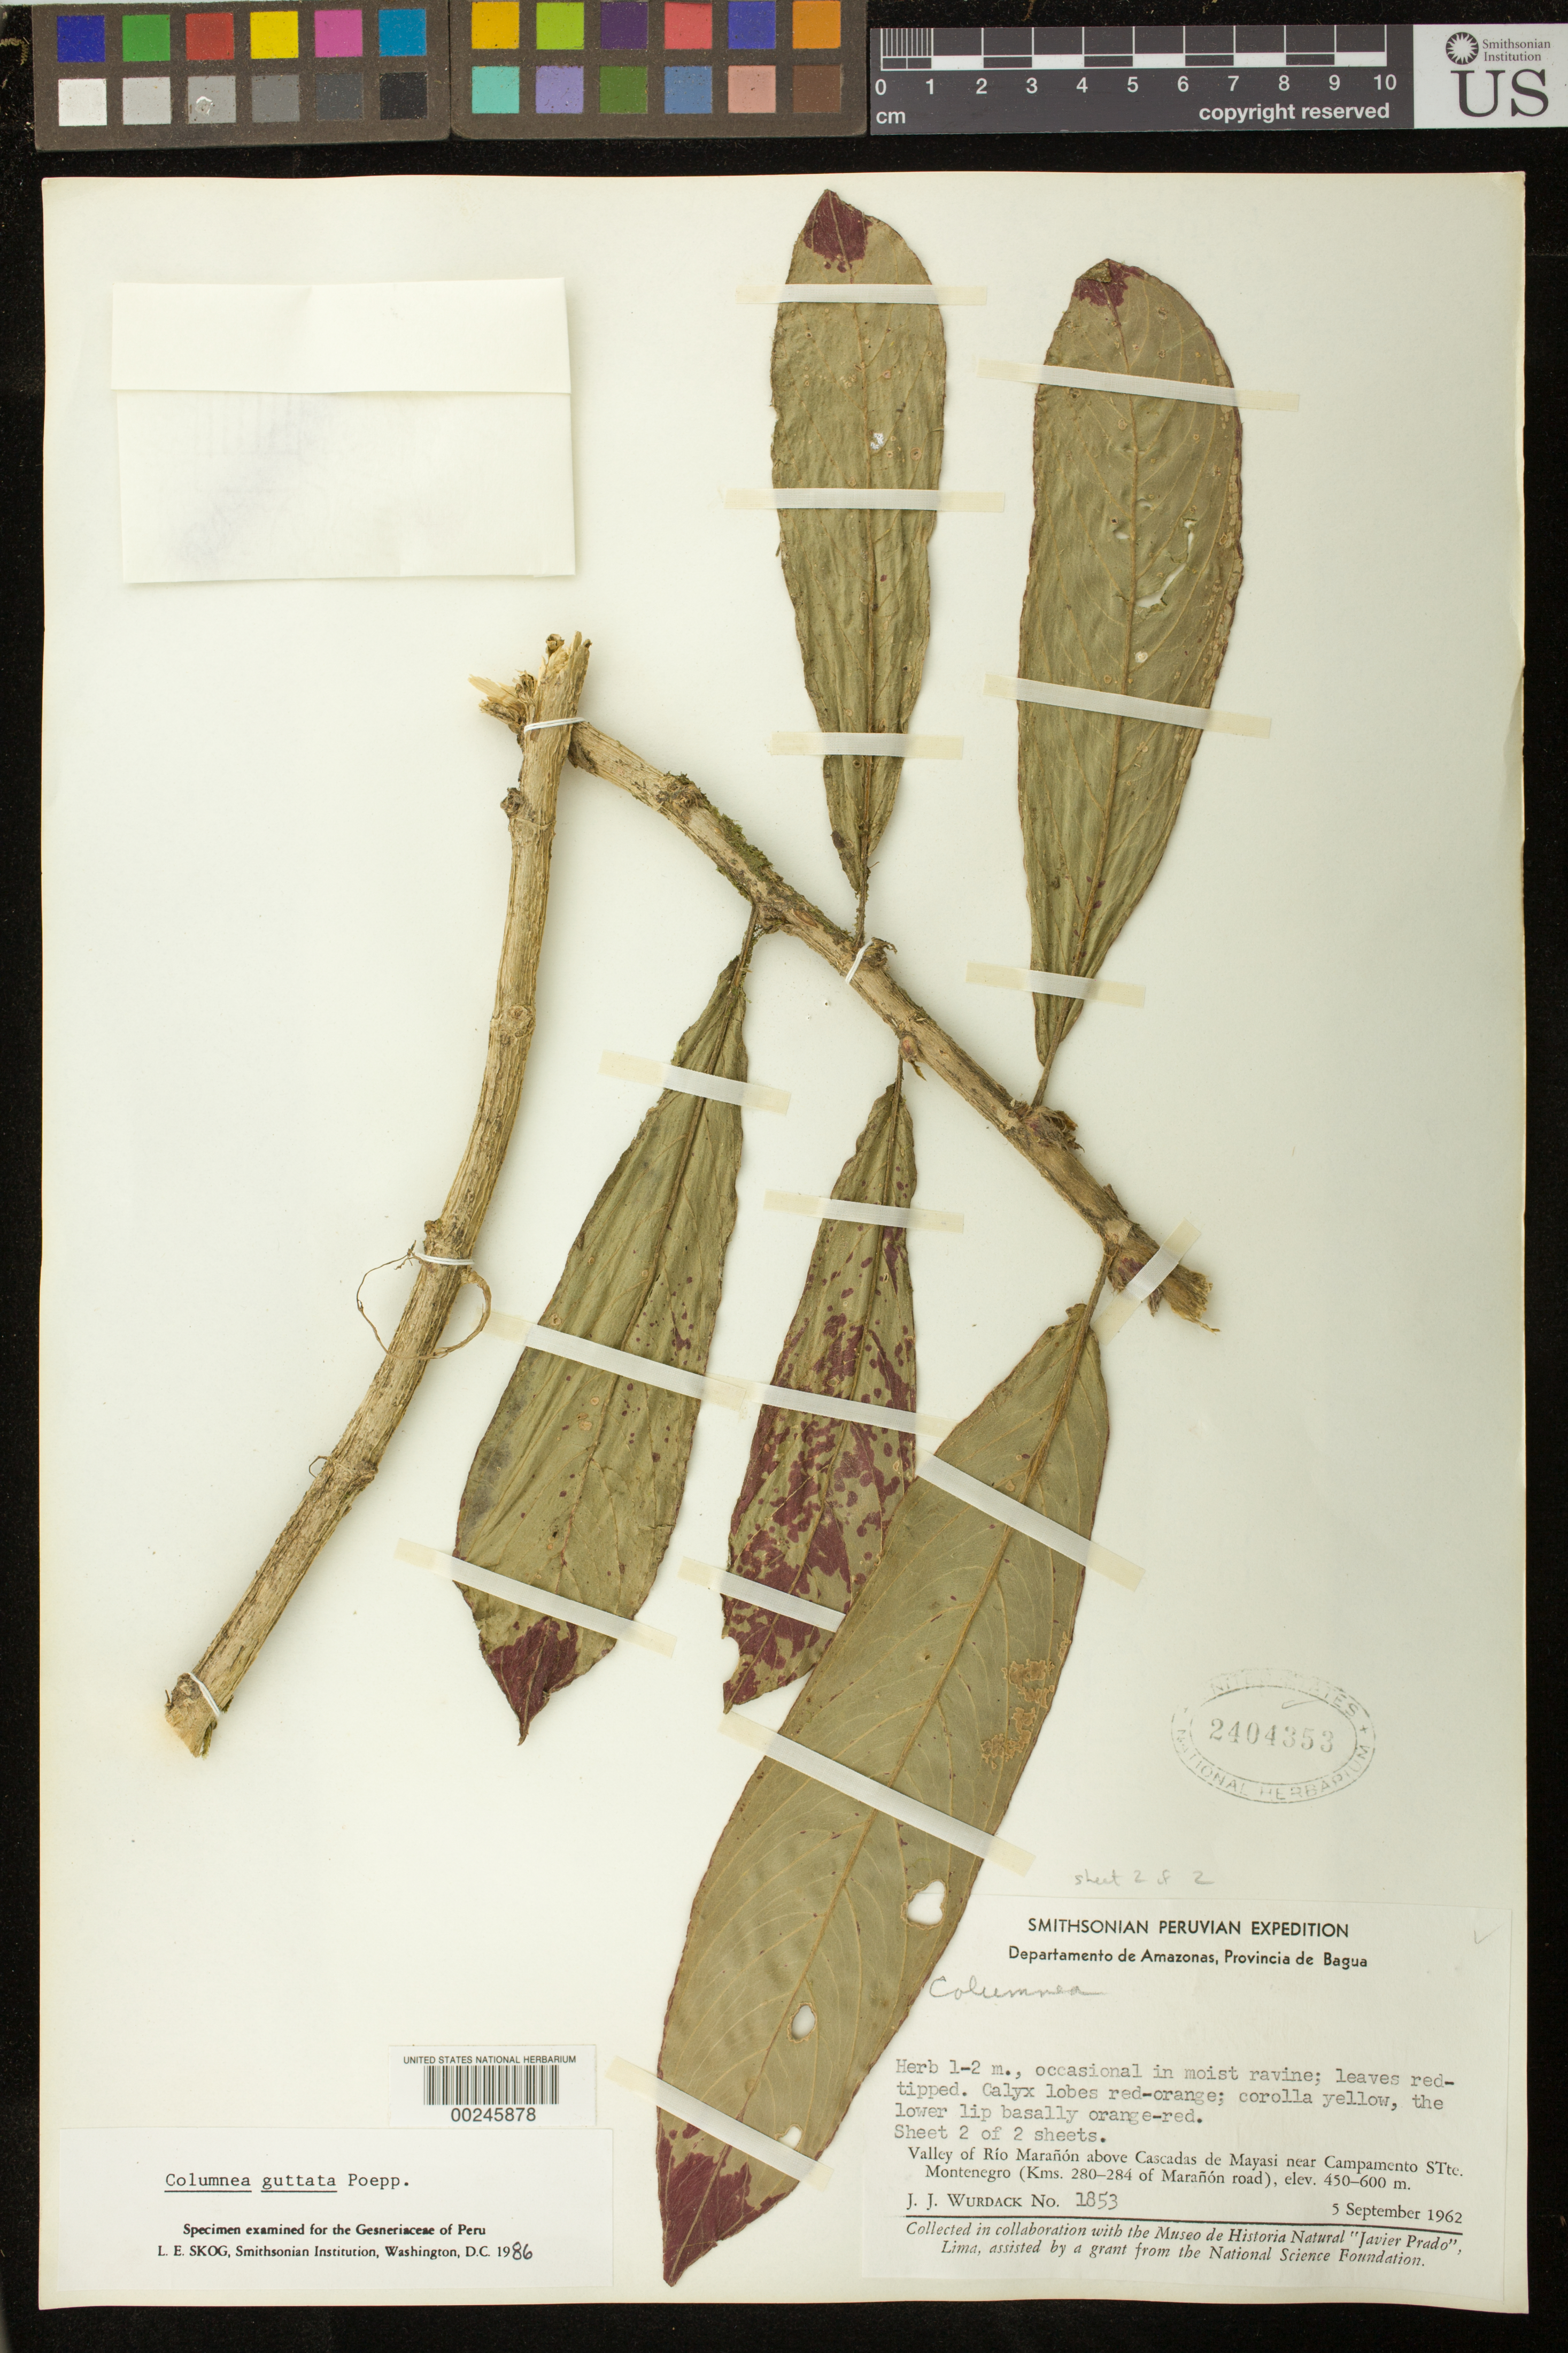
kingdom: Plantae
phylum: Tracheophyta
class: Magnoliopsida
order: Lamiales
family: Gesneriaceae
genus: Columnea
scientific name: Columnea guttata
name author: Poepp.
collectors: J. J. Wurdack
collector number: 1853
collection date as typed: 05 Sep 1962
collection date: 1962-09-05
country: Peru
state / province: Amazonas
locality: Prov. Bagua; valley of Rio Marathon, above cascadas de Mayasi near Campamento Stte, Montenegro (km 280-284 of Maranon road)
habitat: Occasional in moist ravine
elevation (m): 450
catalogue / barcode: US 2404353